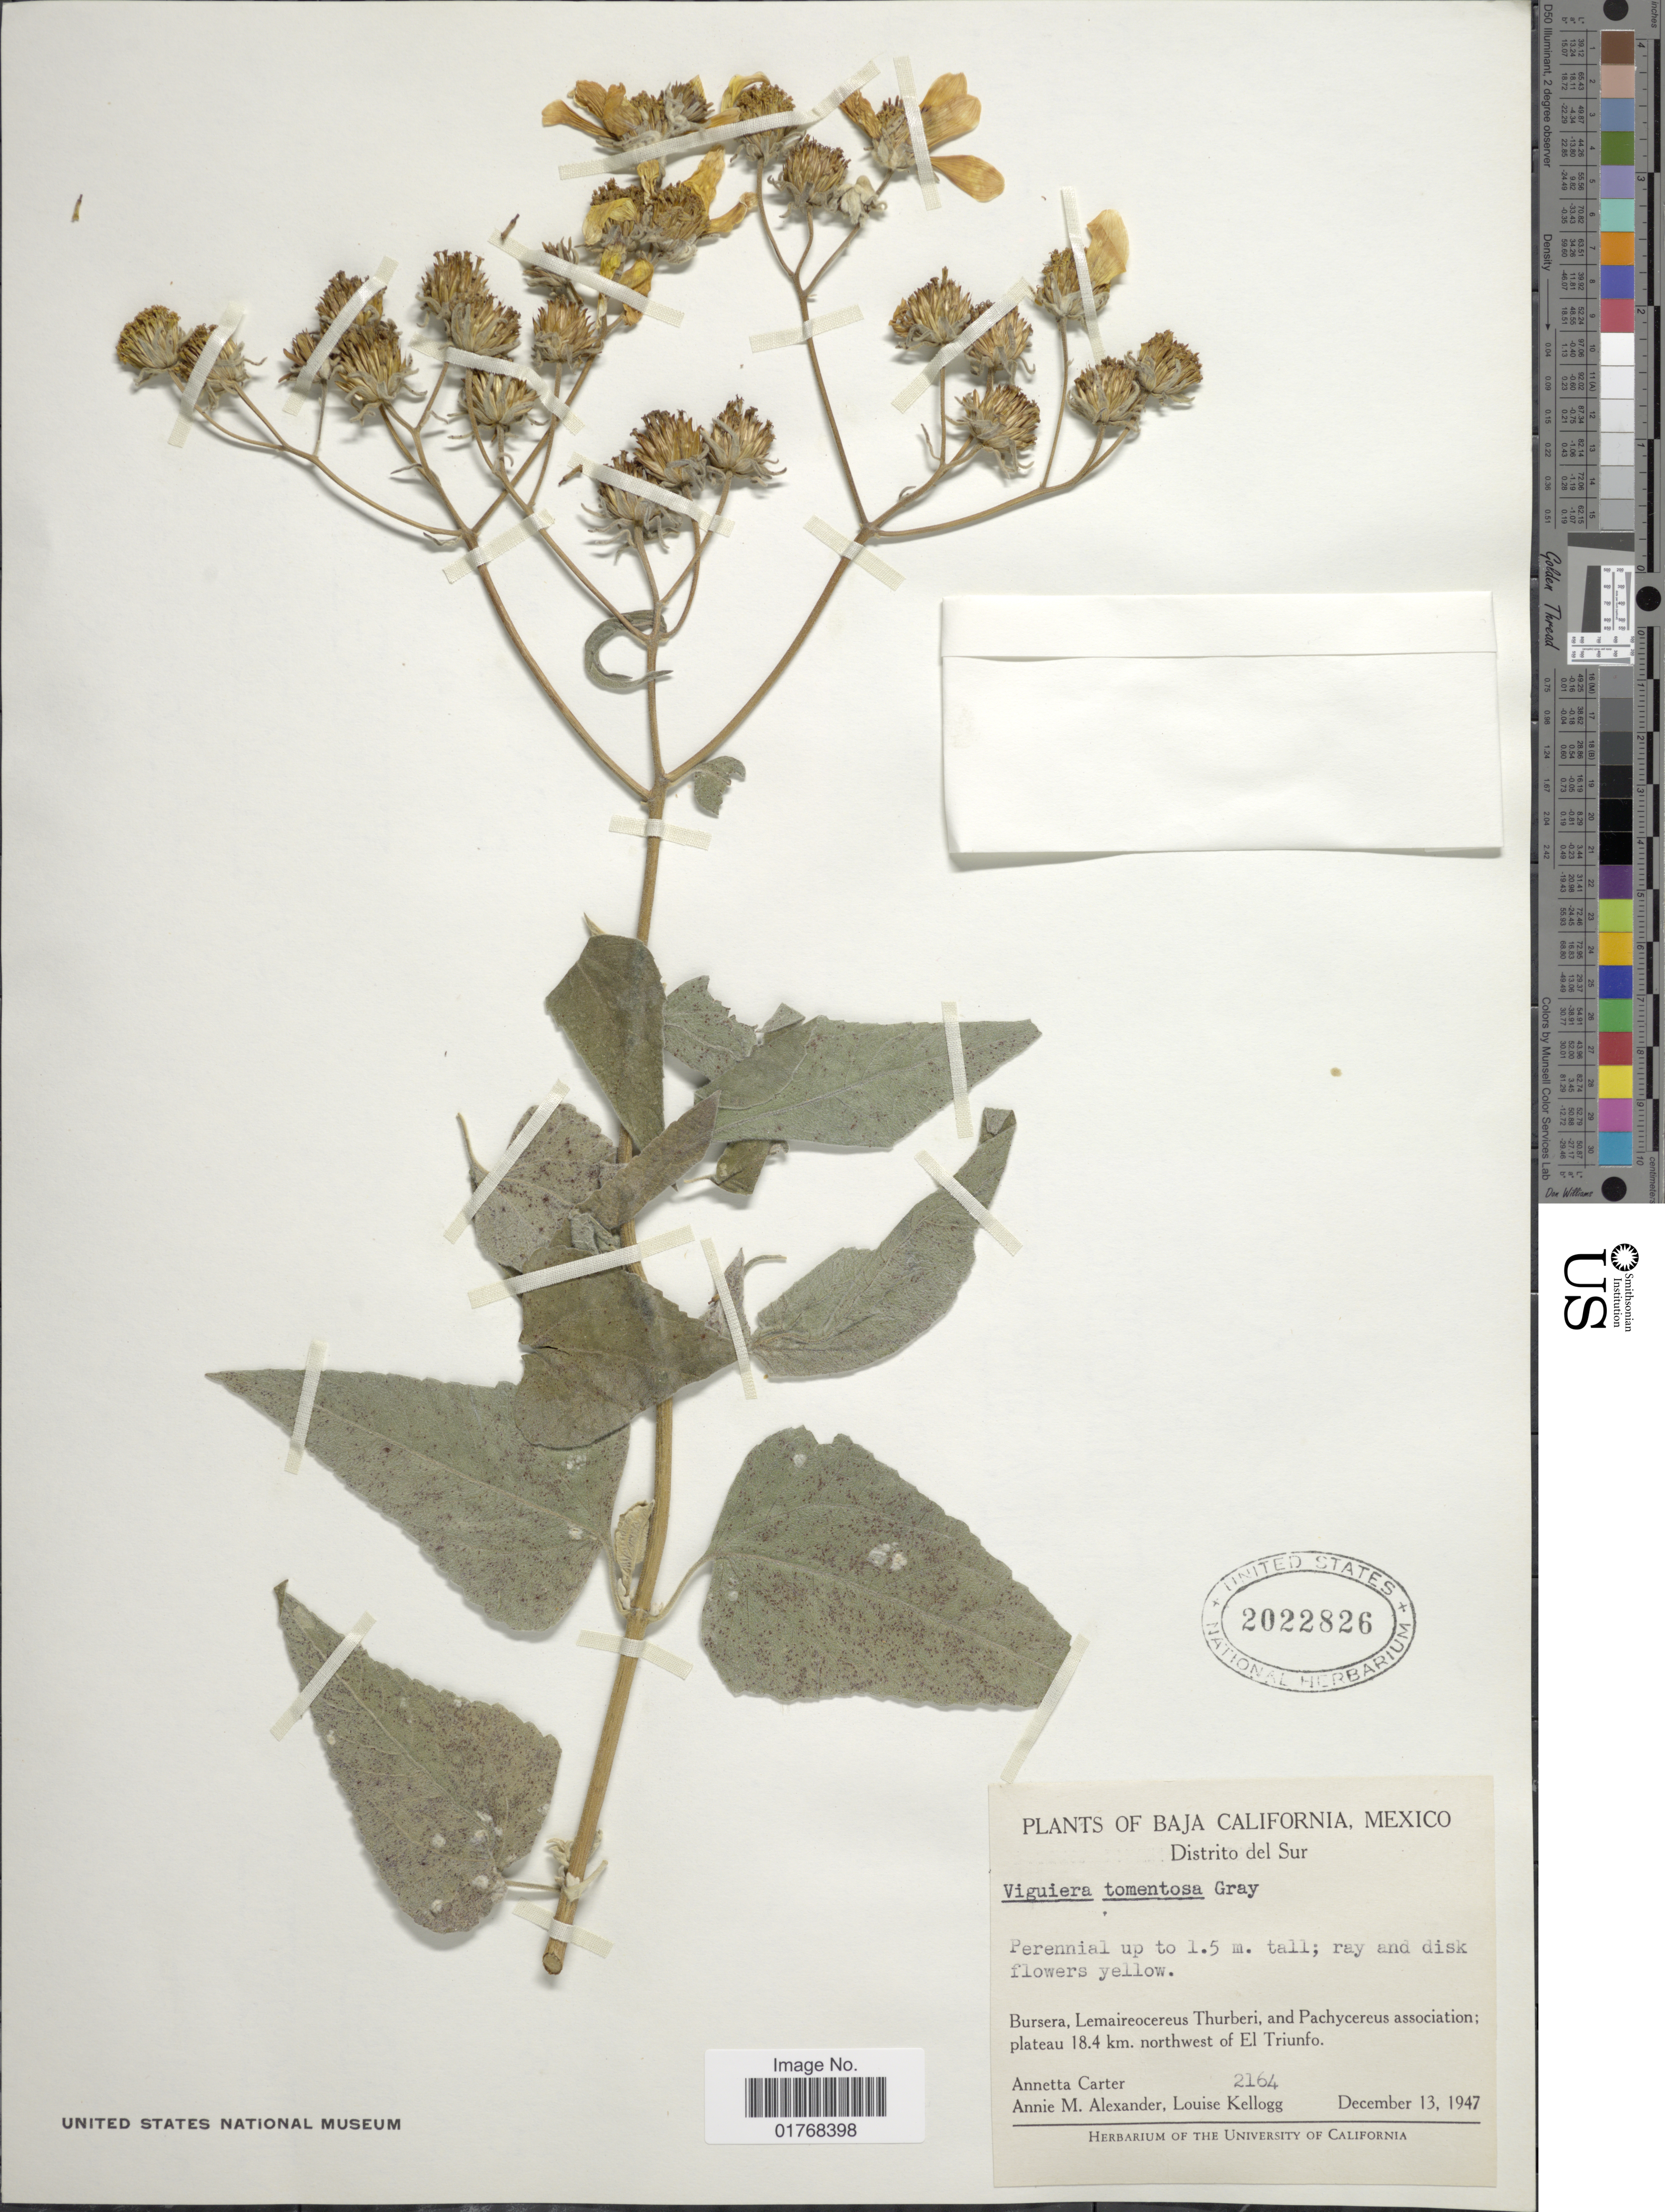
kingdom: Plantae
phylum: Tracheophyta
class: Magnoliopsida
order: Asterales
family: Asteraceae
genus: Viguiera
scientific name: Viguiera tomentosa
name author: A. Gray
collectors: A. Carter, A. M. Alexander & L. Kellogg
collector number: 2164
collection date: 1947-12-13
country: Mexico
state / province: Baja California Sur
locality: Distrito del Sur, plateau 18.4 km northwest of El Triunfo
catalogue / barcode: US 2022826